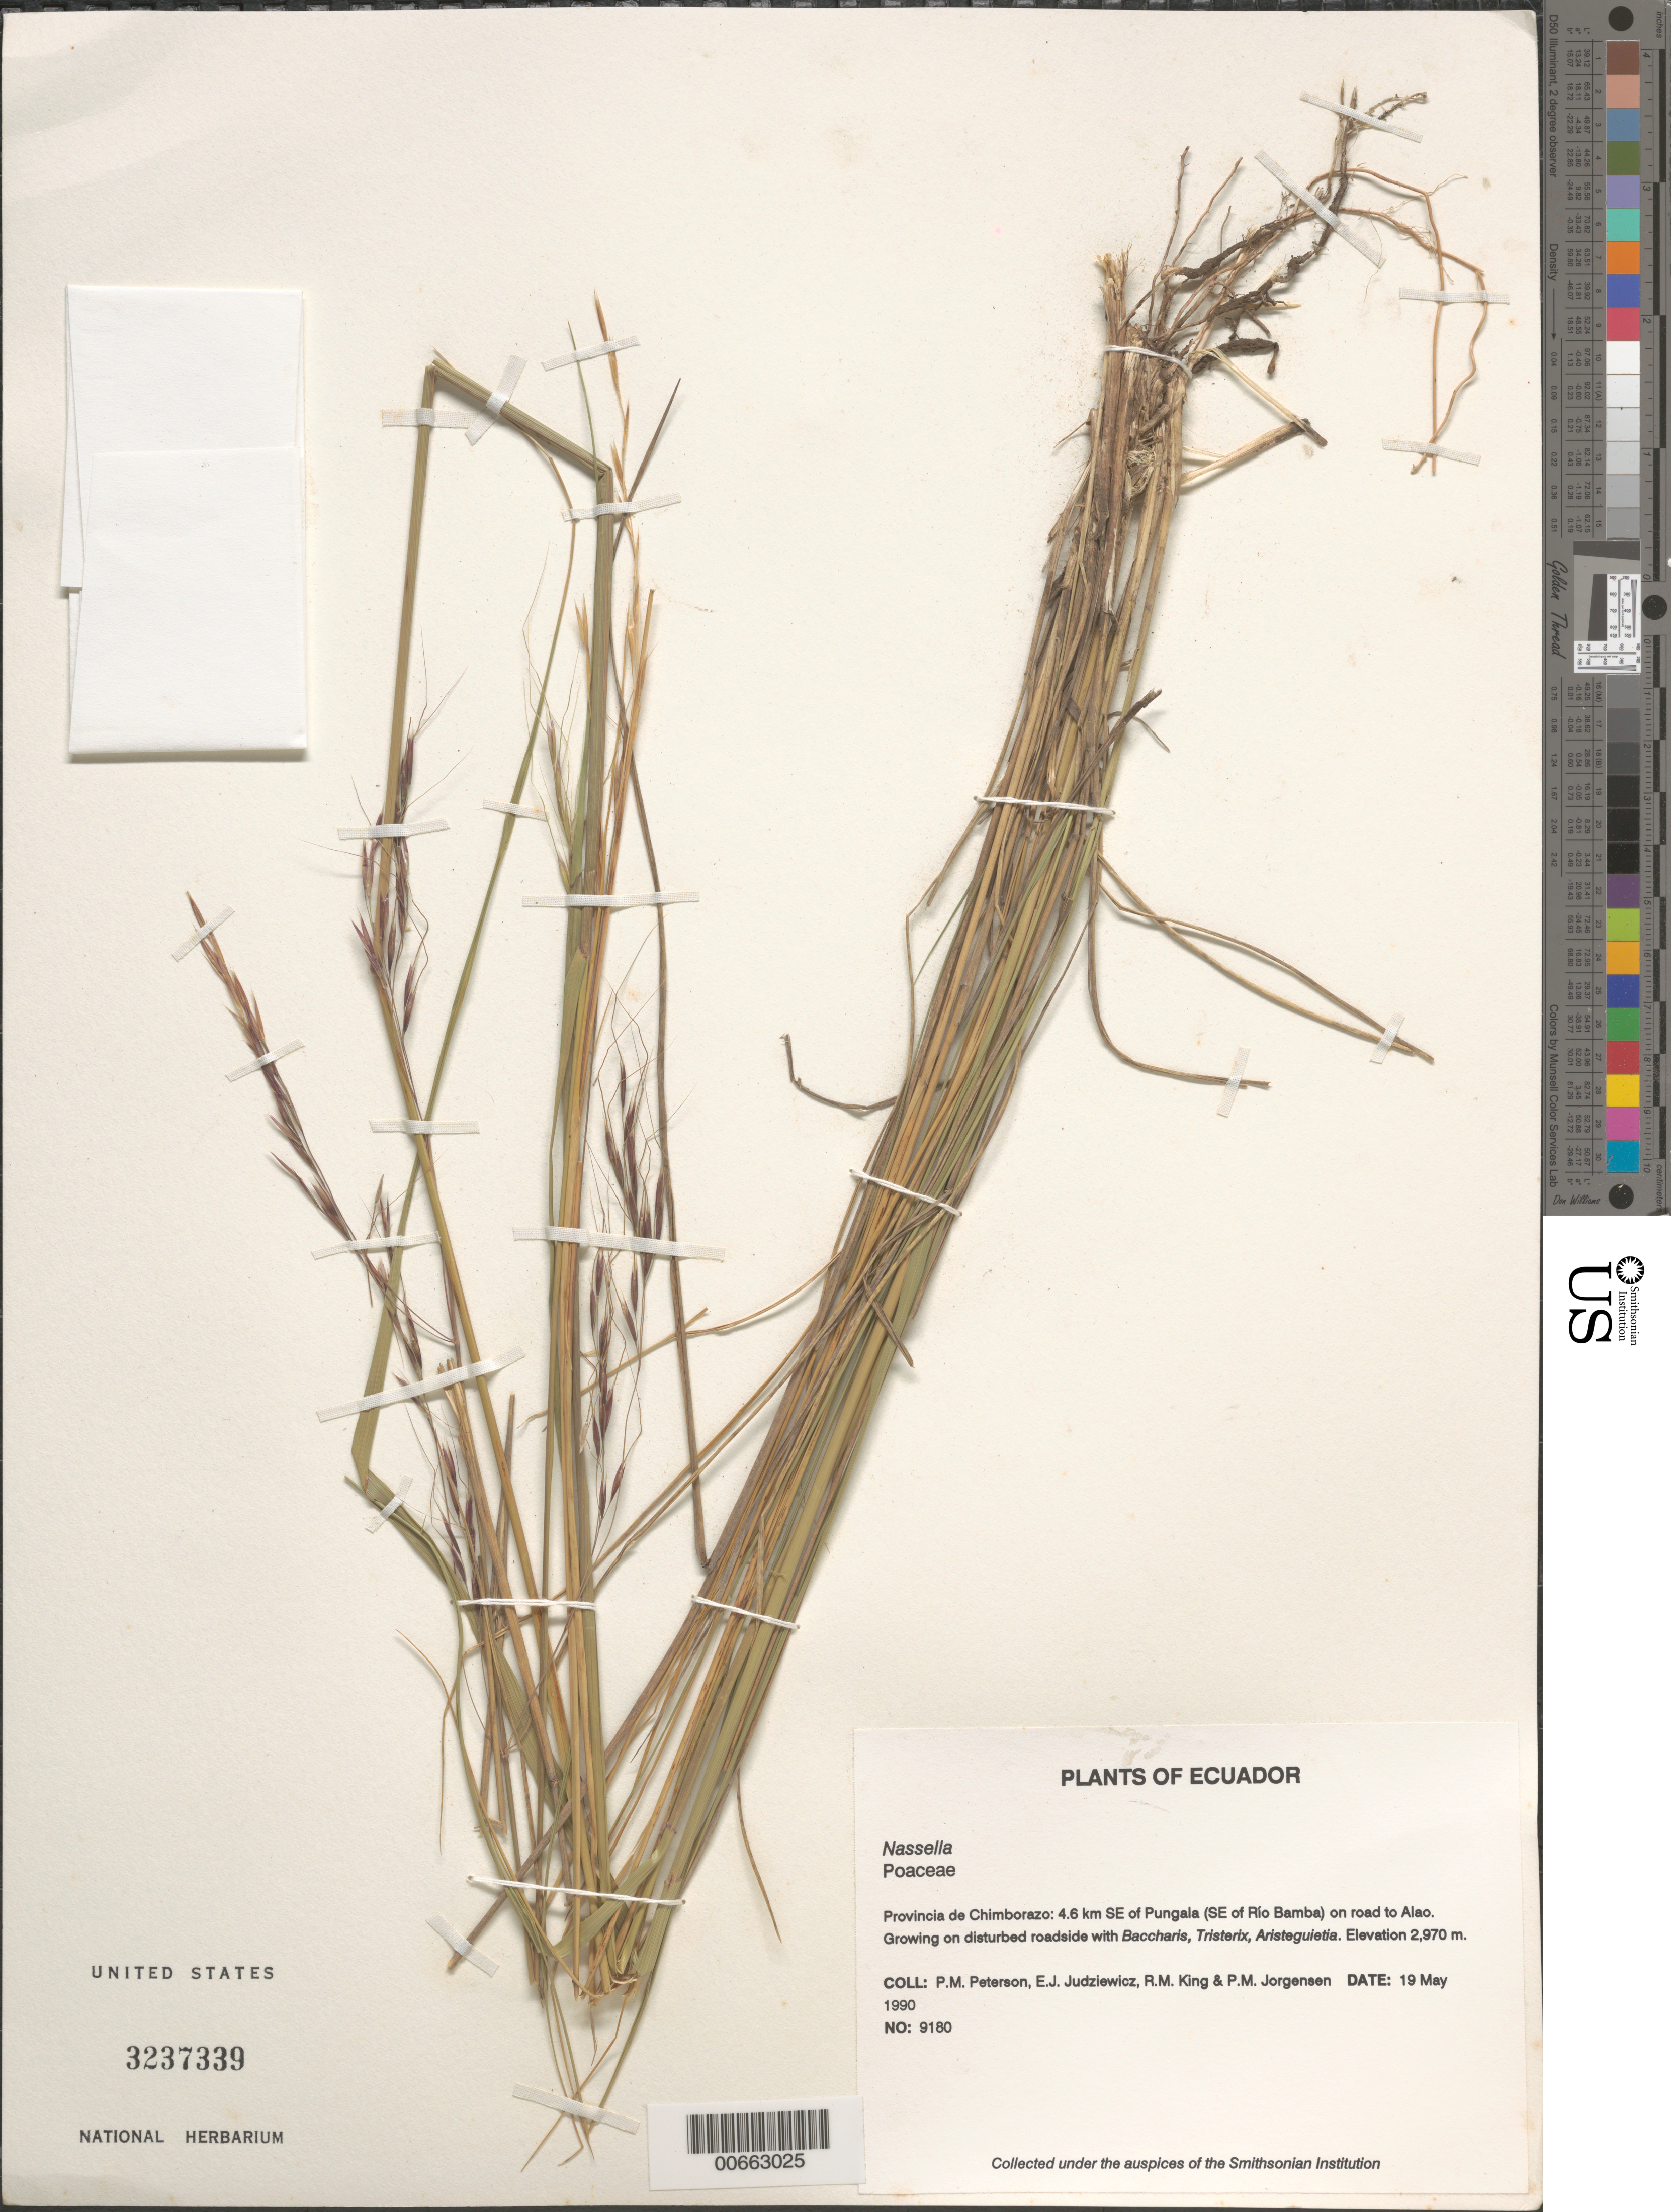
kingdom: Plantae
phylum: Tracheophyta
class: Liliopsida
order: Poales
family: Poaceae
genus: Nassella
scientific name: Nassella sp.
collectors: P. M. Peterson, E. J. Judziewicz, R. M. King & P. M. Jørgensen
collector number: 09180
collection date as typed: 19 May 1990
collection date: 1990-05-19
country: Ecuador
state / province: Chimborazo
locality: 4.6 km SE of Pungala (SE of Río Bamba) on road to Alao.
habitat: Growing on disturbed roadside with Baccharis, Tristerix, Aristeguietia.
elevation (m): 2970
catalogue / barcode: US 3237339